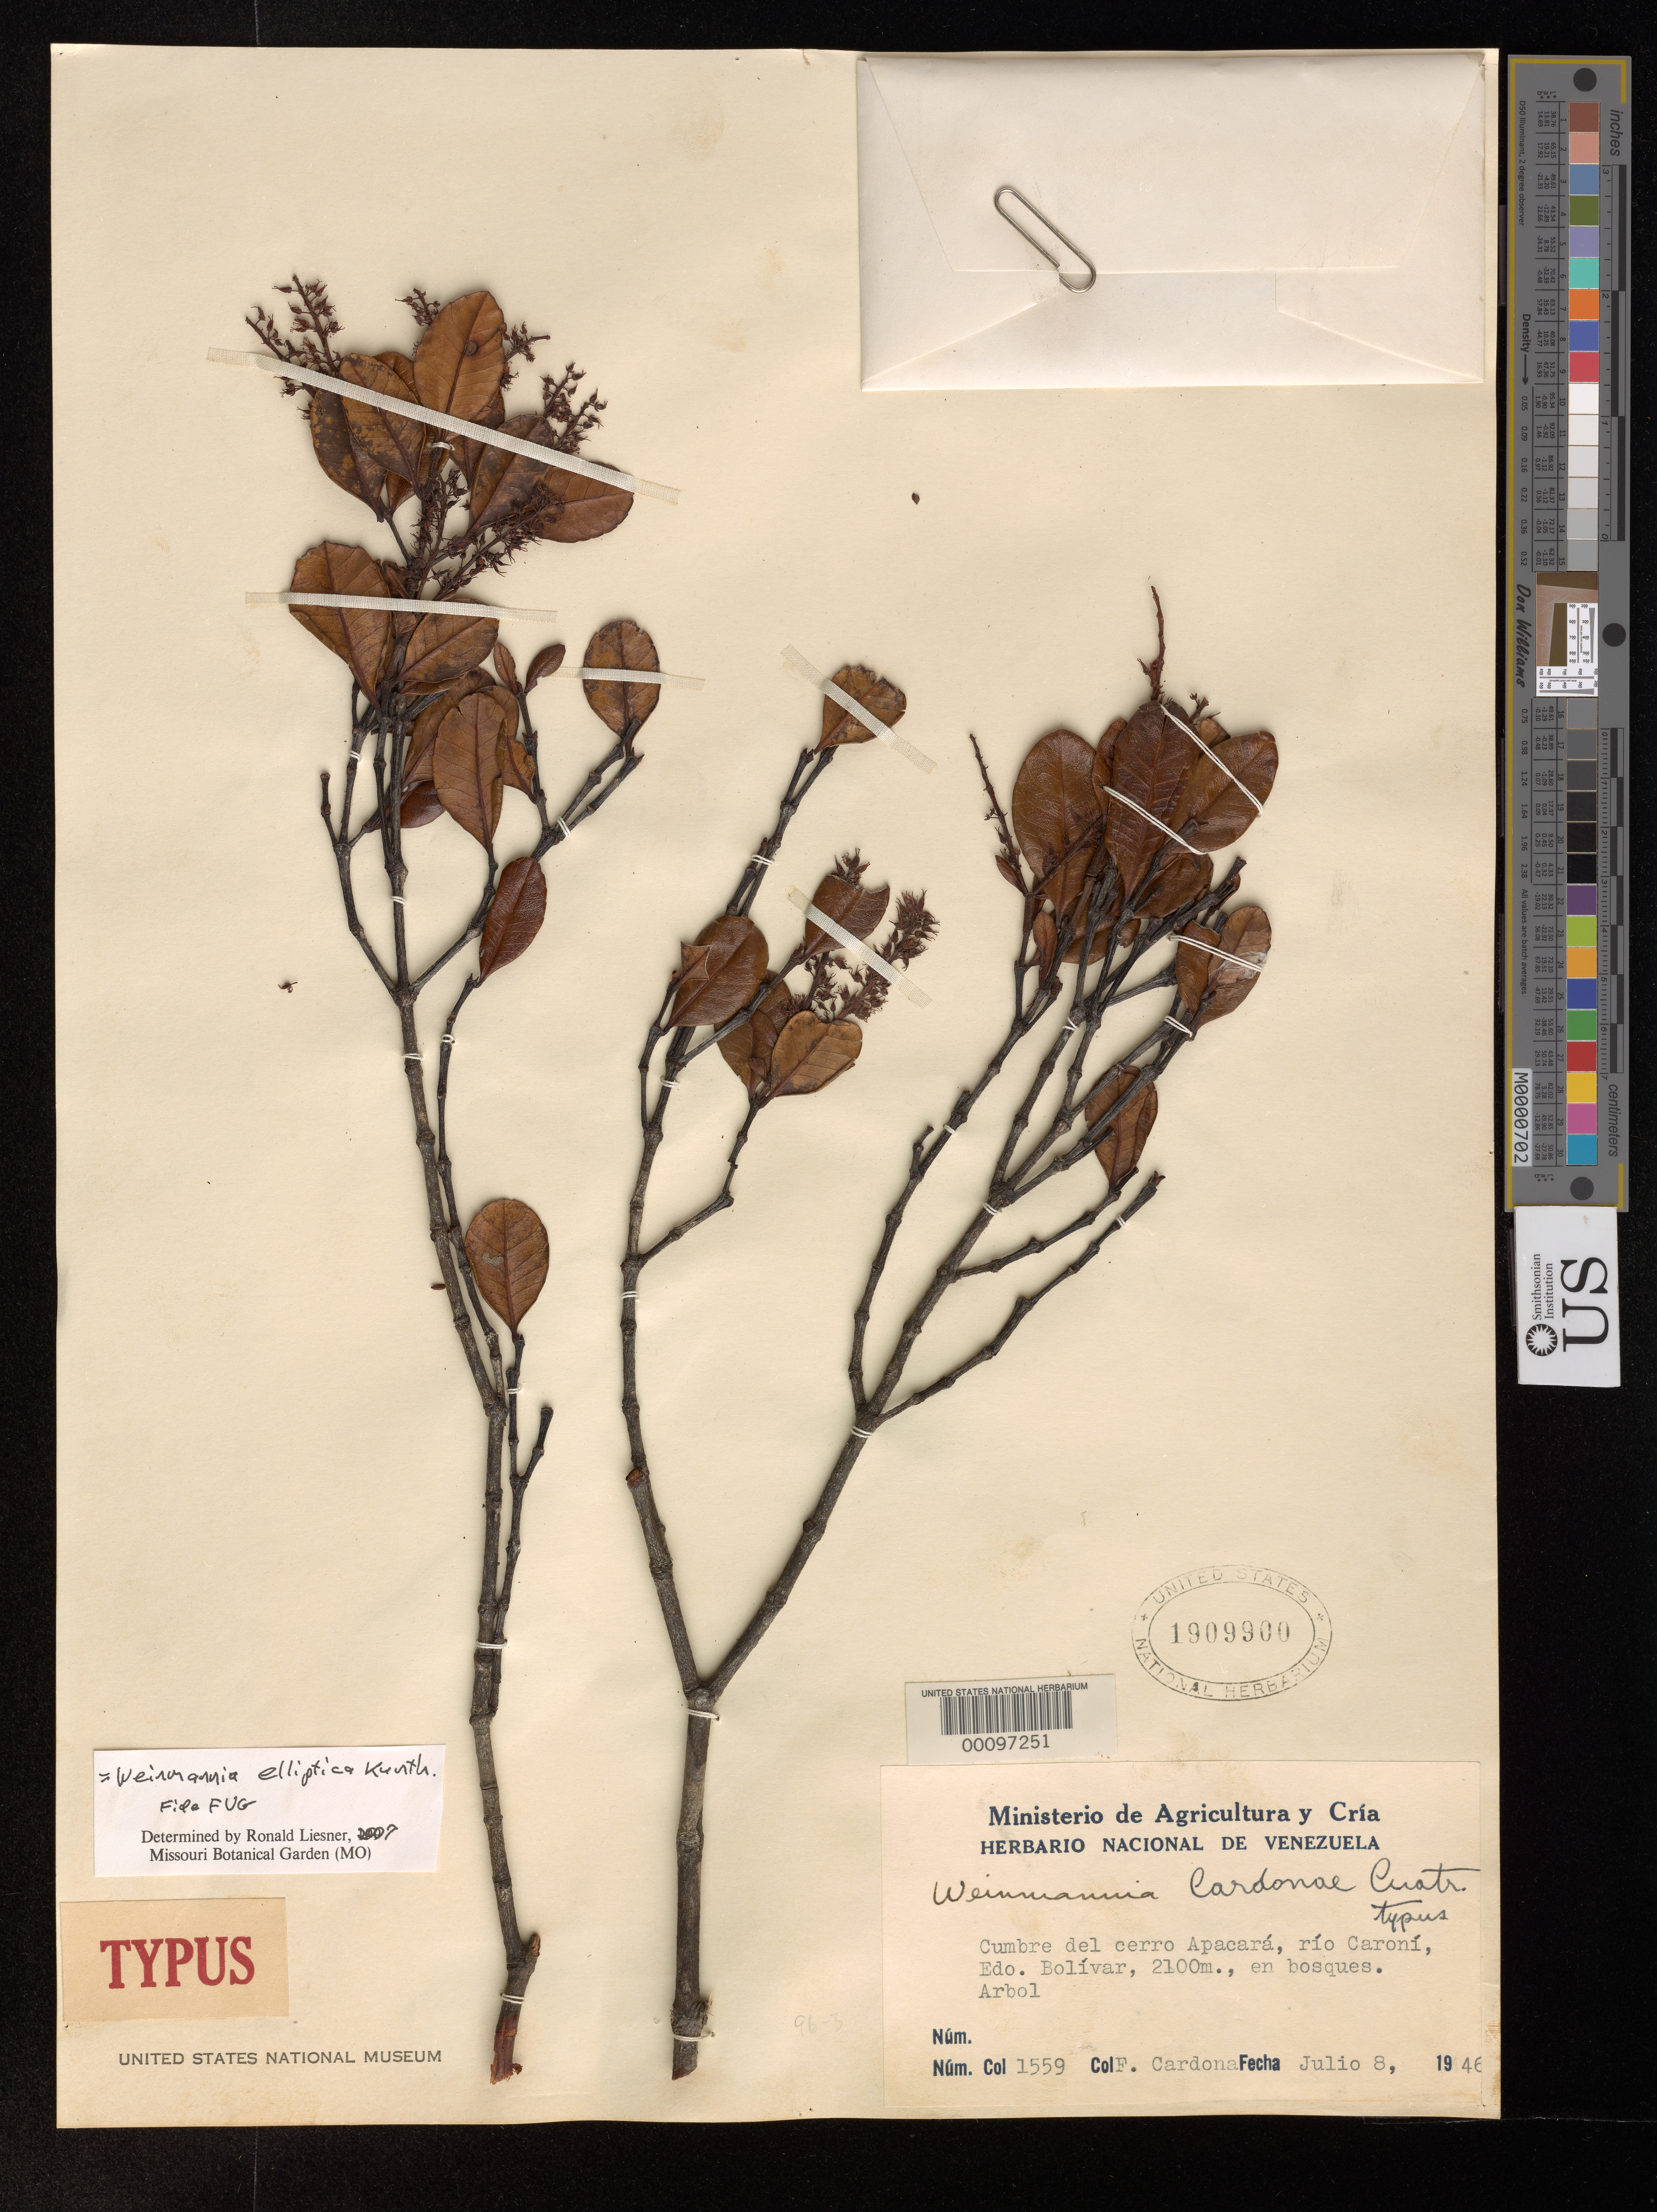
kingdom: Plantae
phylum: Tracheophyta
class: Magnoliopsida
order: Oxalidales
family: Cunoniaceae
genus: Weinmannia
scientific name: Weinmannia cardonae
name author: Cuatrec.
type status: Holotype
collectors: F. Cardona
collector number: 1559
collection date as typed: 08 Jul 1946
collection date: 1946-07-08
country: Venezuela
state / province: Bolivar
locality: Cerro Apacara, Rio Cardoni.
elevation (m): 2100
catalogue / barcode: US 1909900